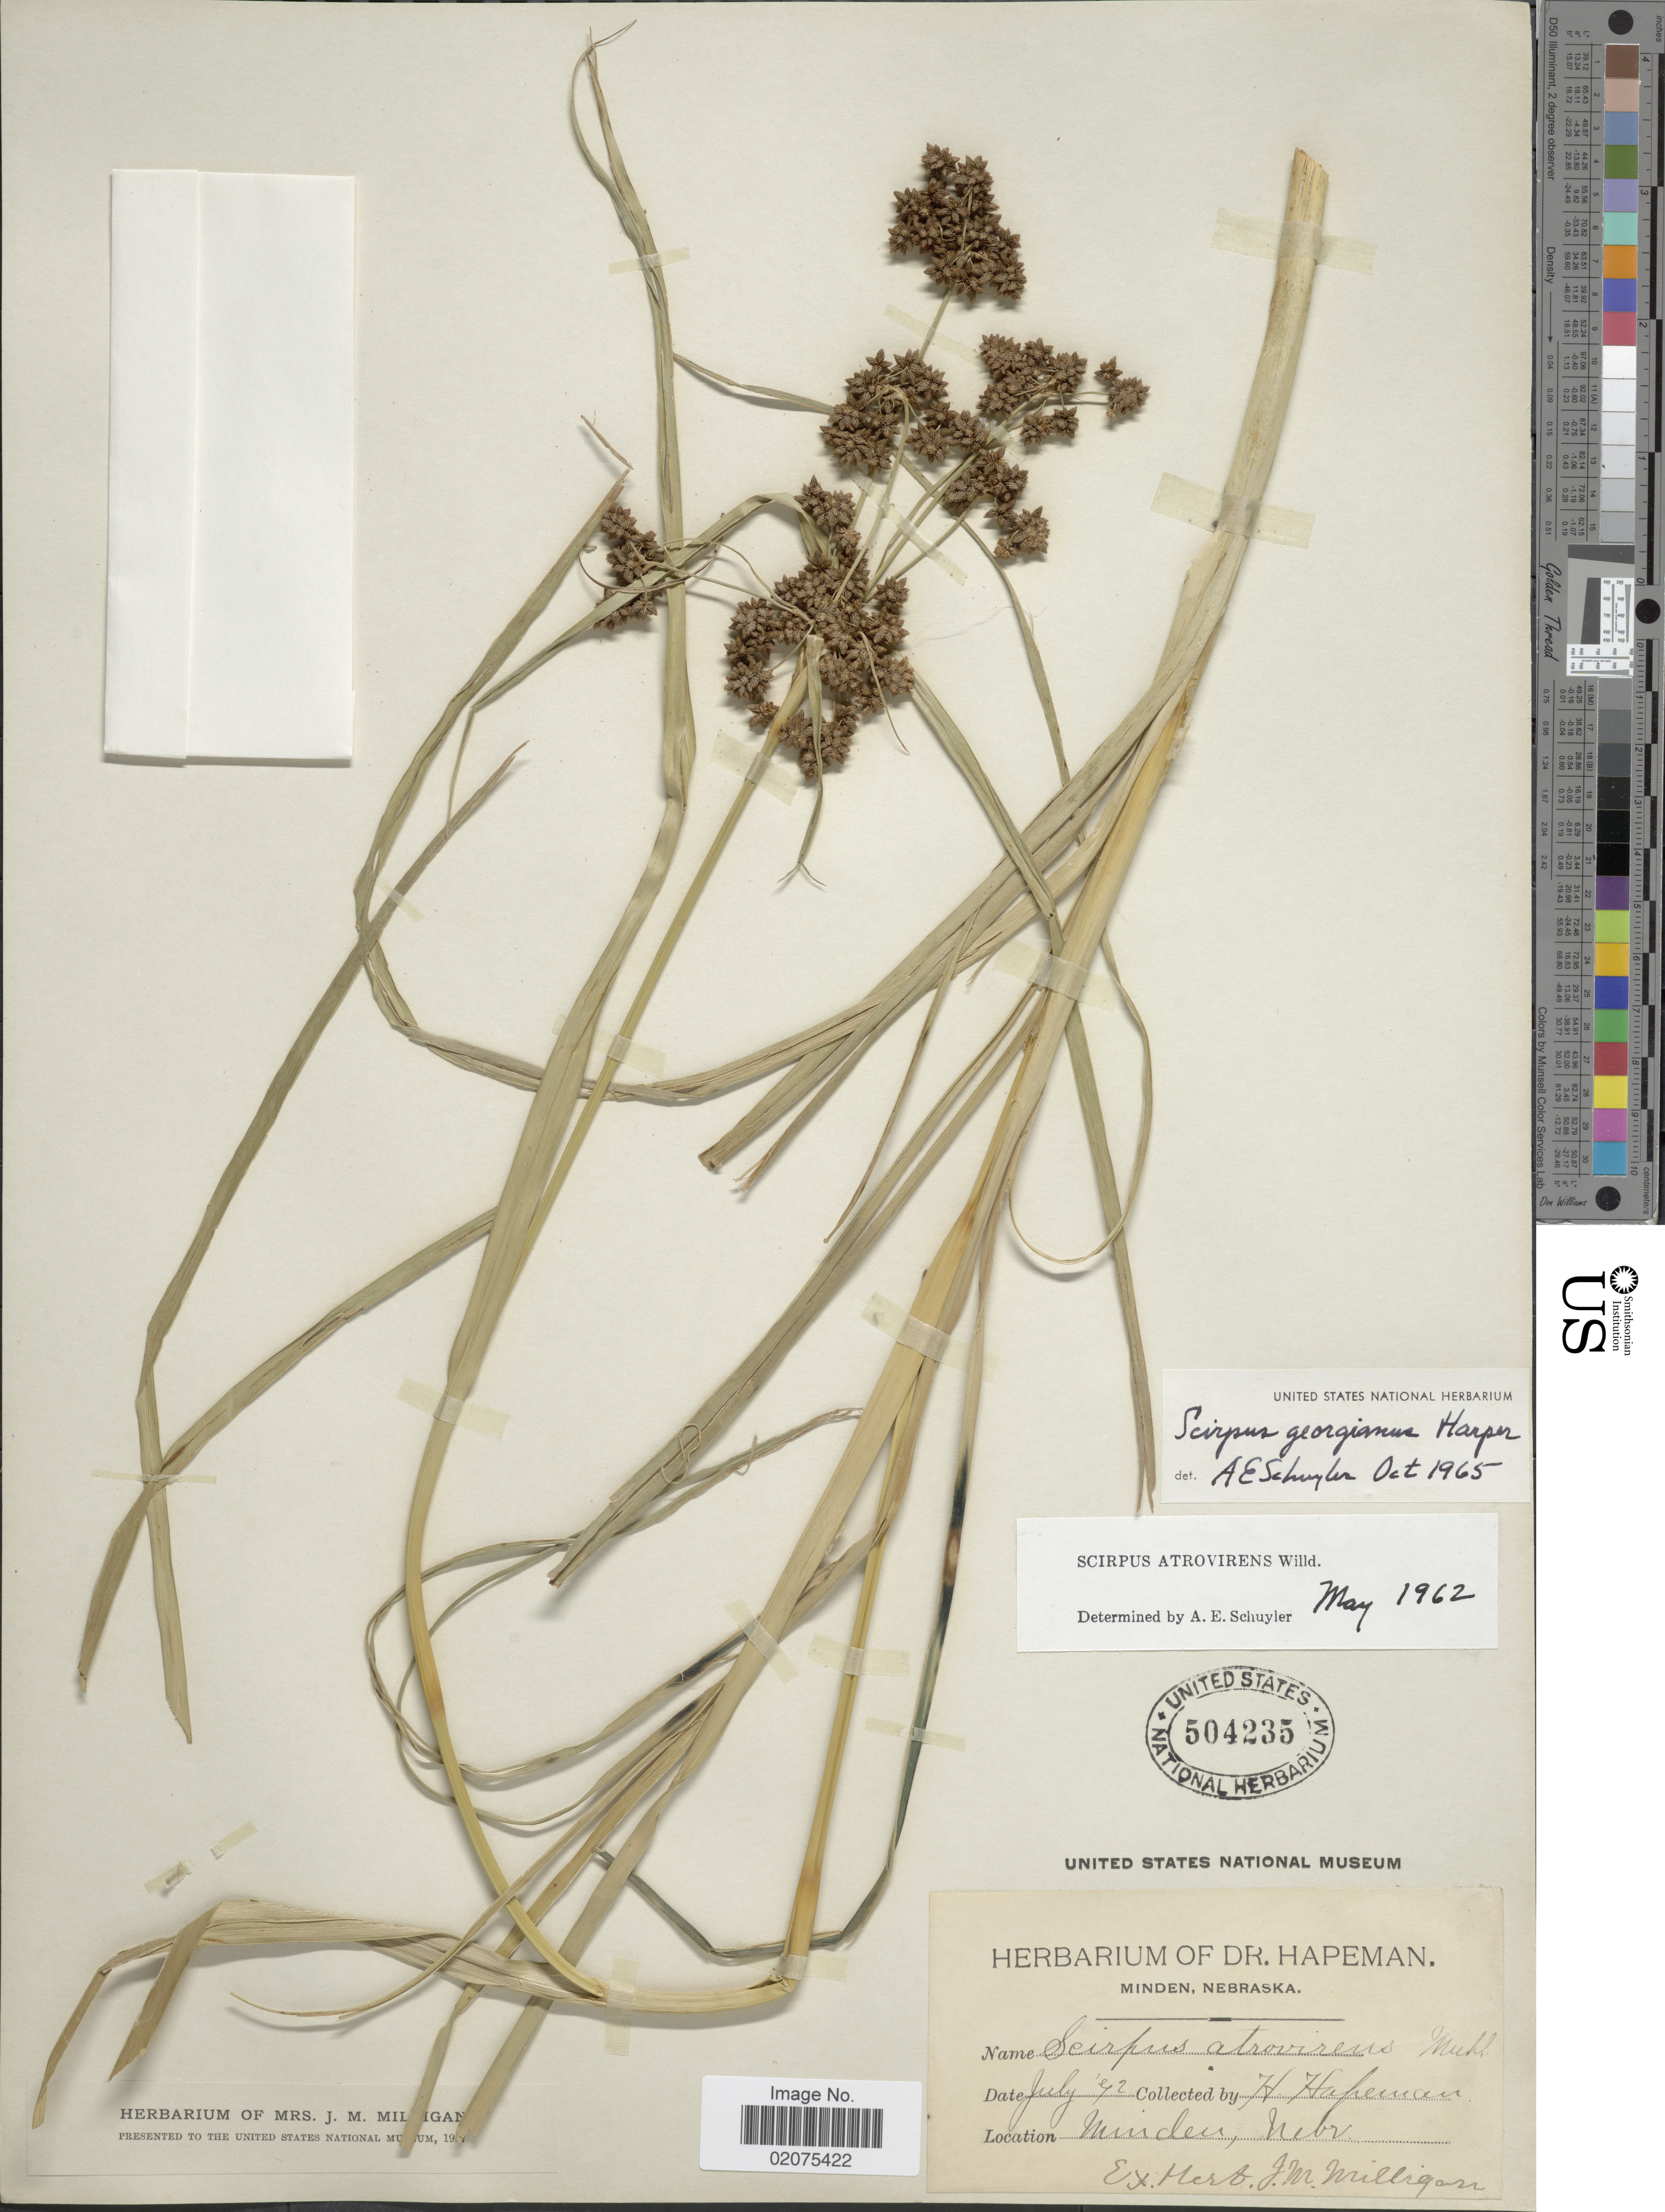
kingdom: Plantae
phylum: Tracheophyta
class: Liliopsida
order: Poales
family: Cyperaceae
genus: Scirpus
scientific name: Scirpus georgianus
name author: R.M. Harper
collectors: H. Hapeman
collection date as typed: Transcribed d/m/y: /7/92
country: United States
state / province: Nebraska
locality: Mindex, Nebr.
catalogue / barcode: US 504235